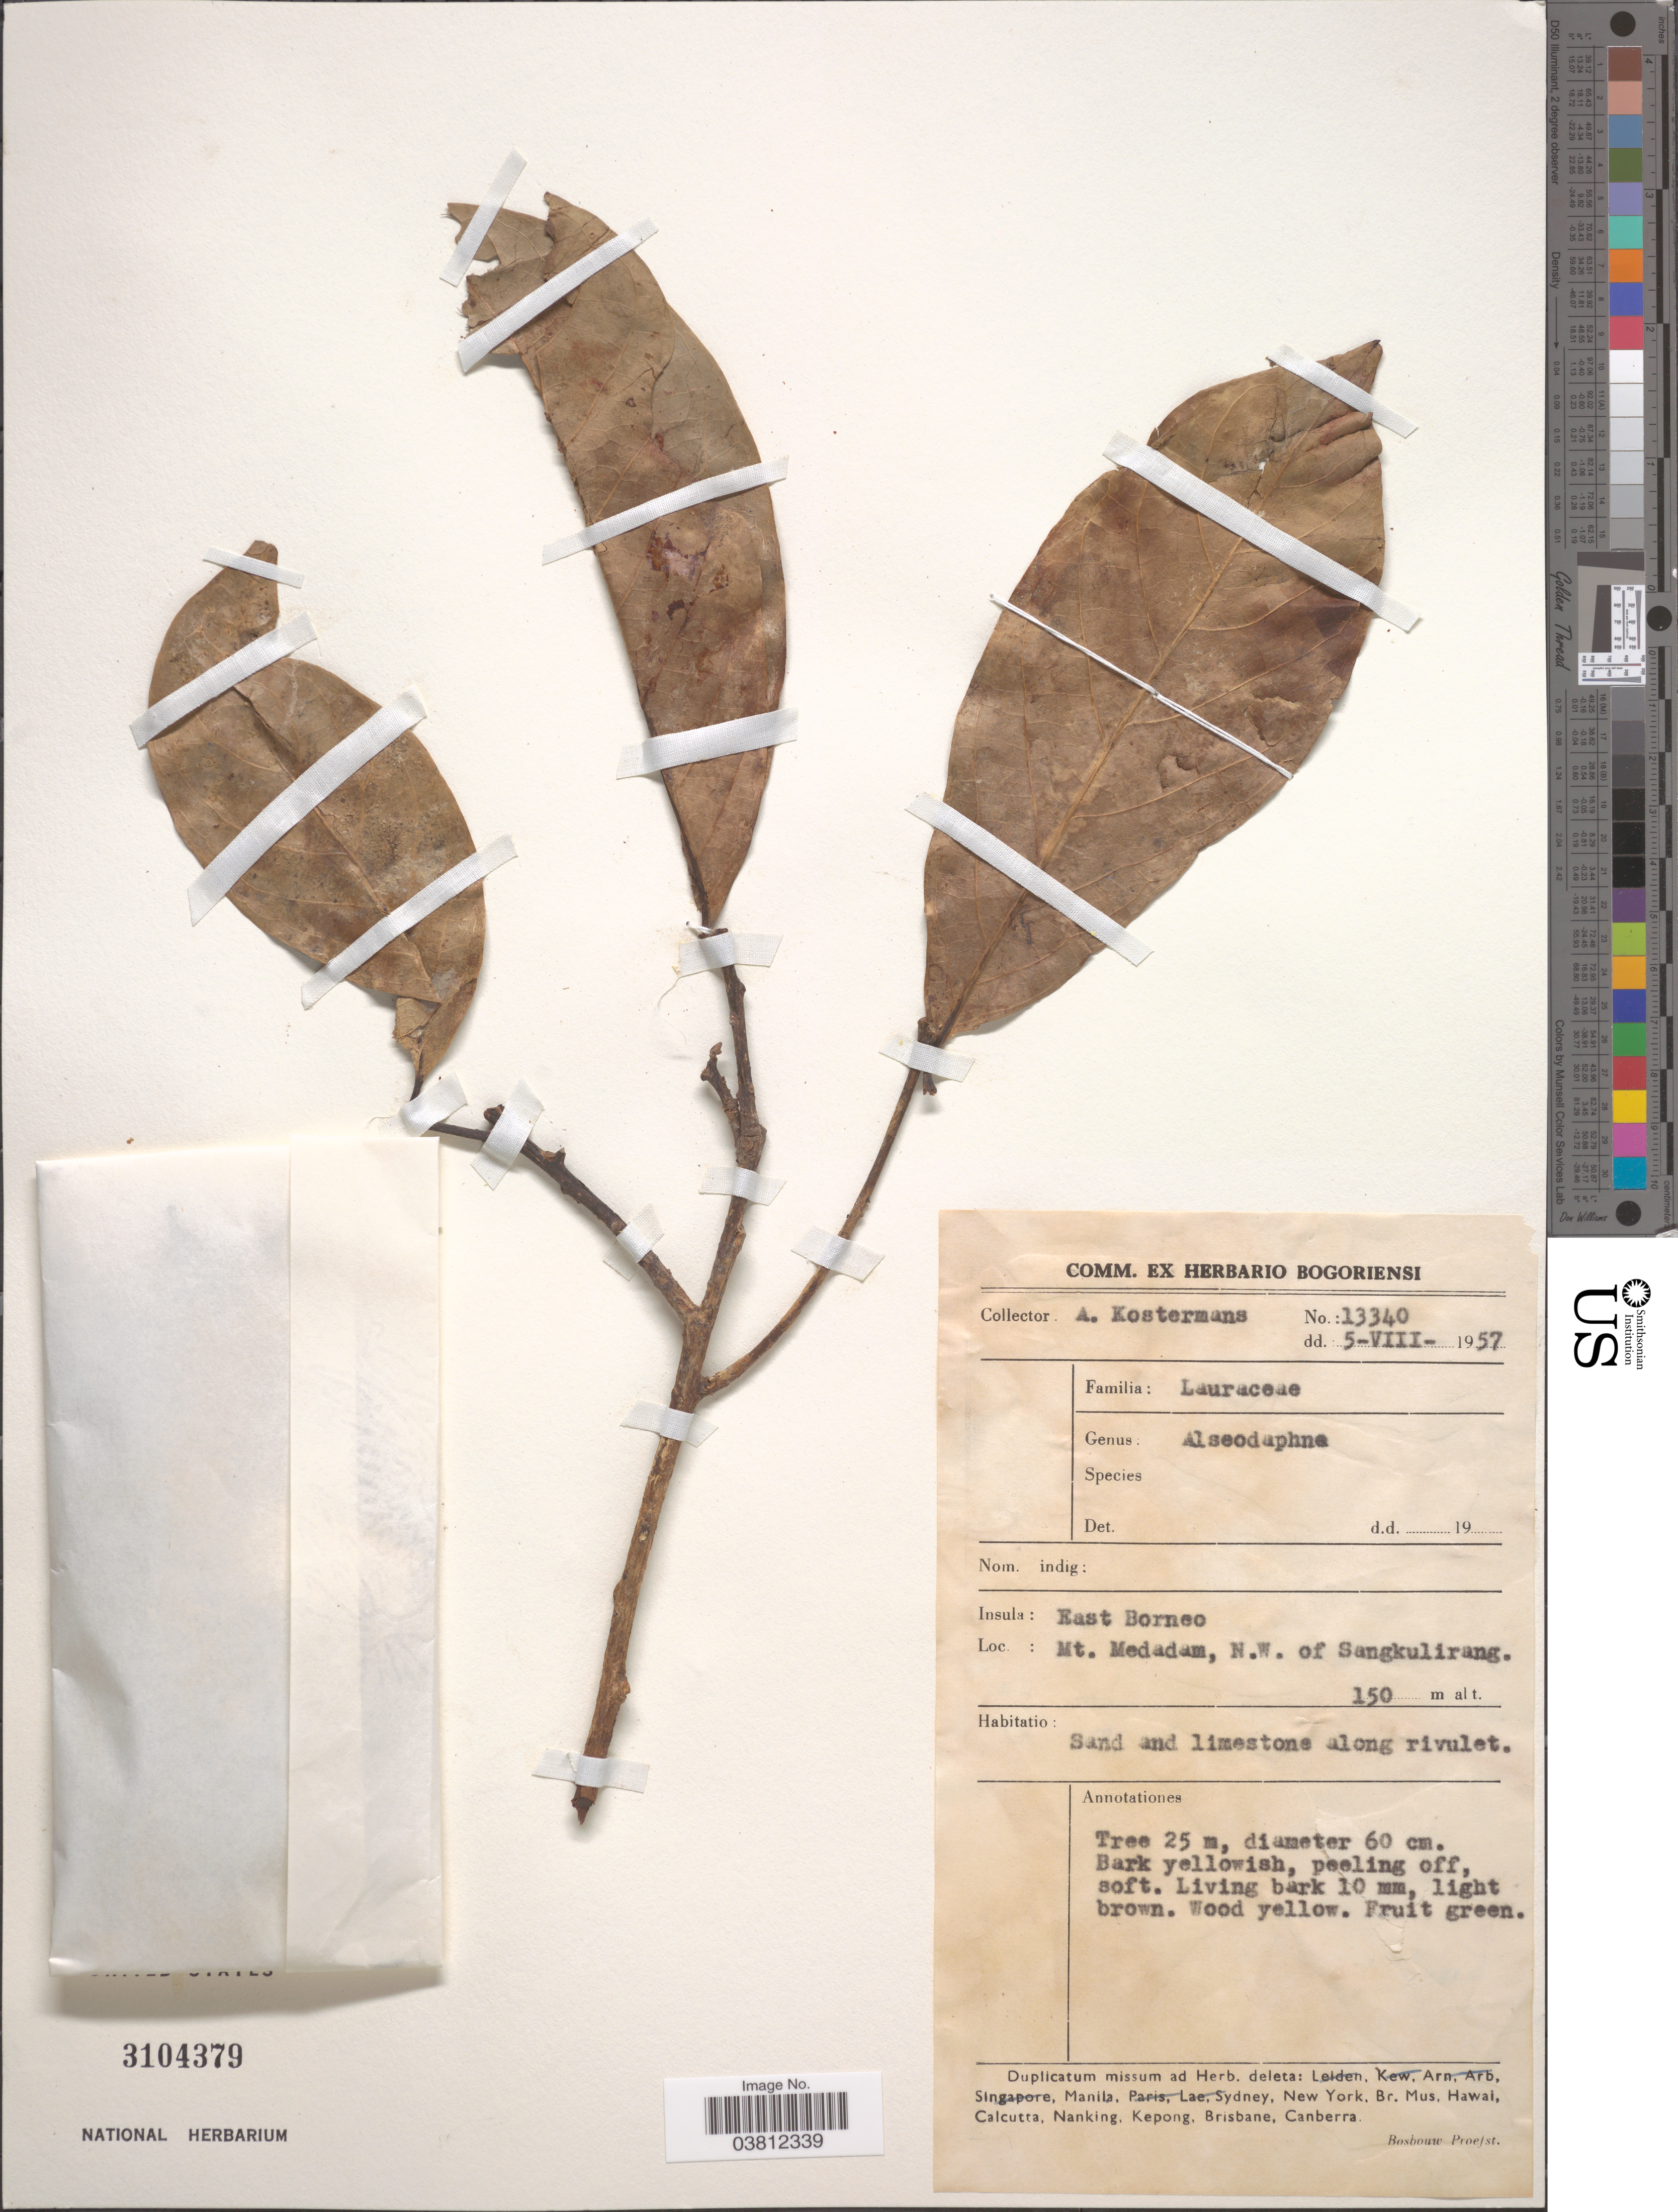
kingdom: Plantae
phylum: Tracheophyta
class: Magnoliopsida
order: Laurales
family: Lauraceae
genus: Alseodaphne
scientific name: Alseodaphne sp.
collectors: A. J. G. Kostermans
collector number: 13340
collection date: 1957-08-05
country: Indonesia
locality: Insula: East Borneo. Mt. Meddam, N.W. of Sangkulirang. Along rivulet.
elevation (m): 150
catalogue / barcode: US 3104379